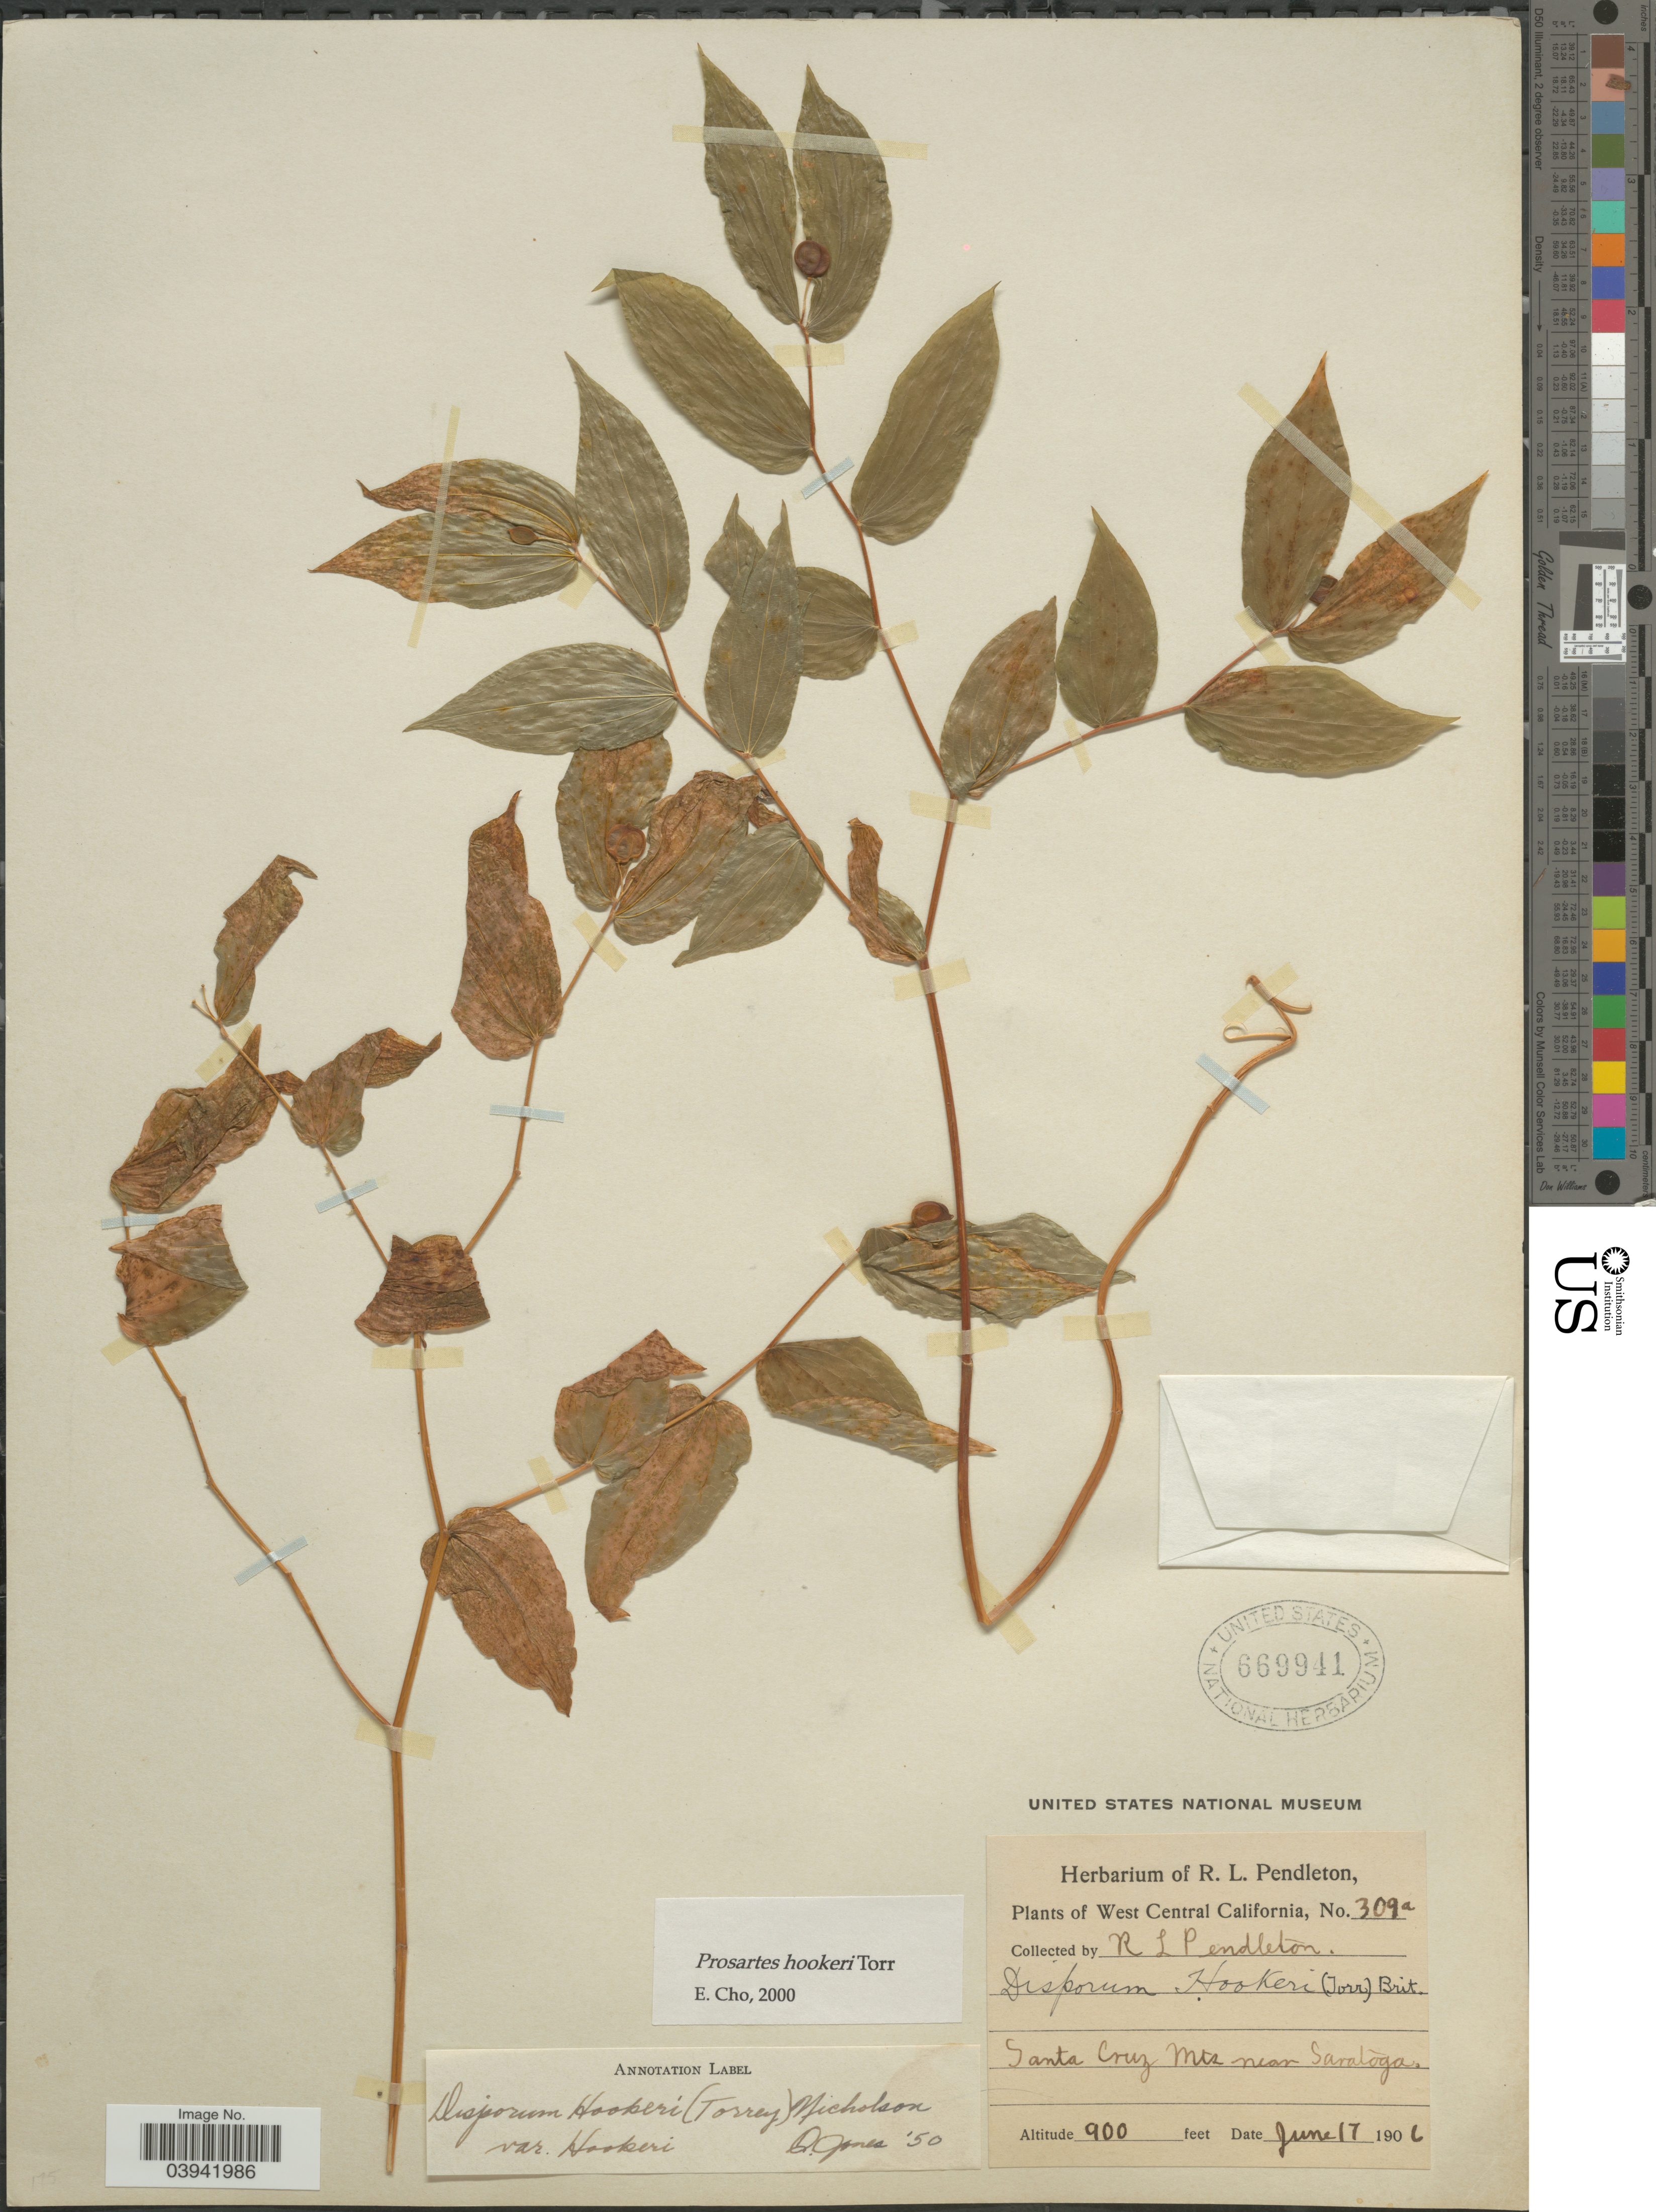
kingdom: Plantae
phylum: Tracheophyta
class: Liliopsida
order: Liliales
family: Liliaceae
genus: Prosartes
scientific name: Prosartes hookeri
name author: Torr.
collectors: R. Pendleton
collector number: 309a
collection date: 1906-06-17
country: United States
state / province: California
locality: West Central California. Santa Cruz Mts near Saratoga.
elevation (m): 274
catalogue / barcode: US 669941